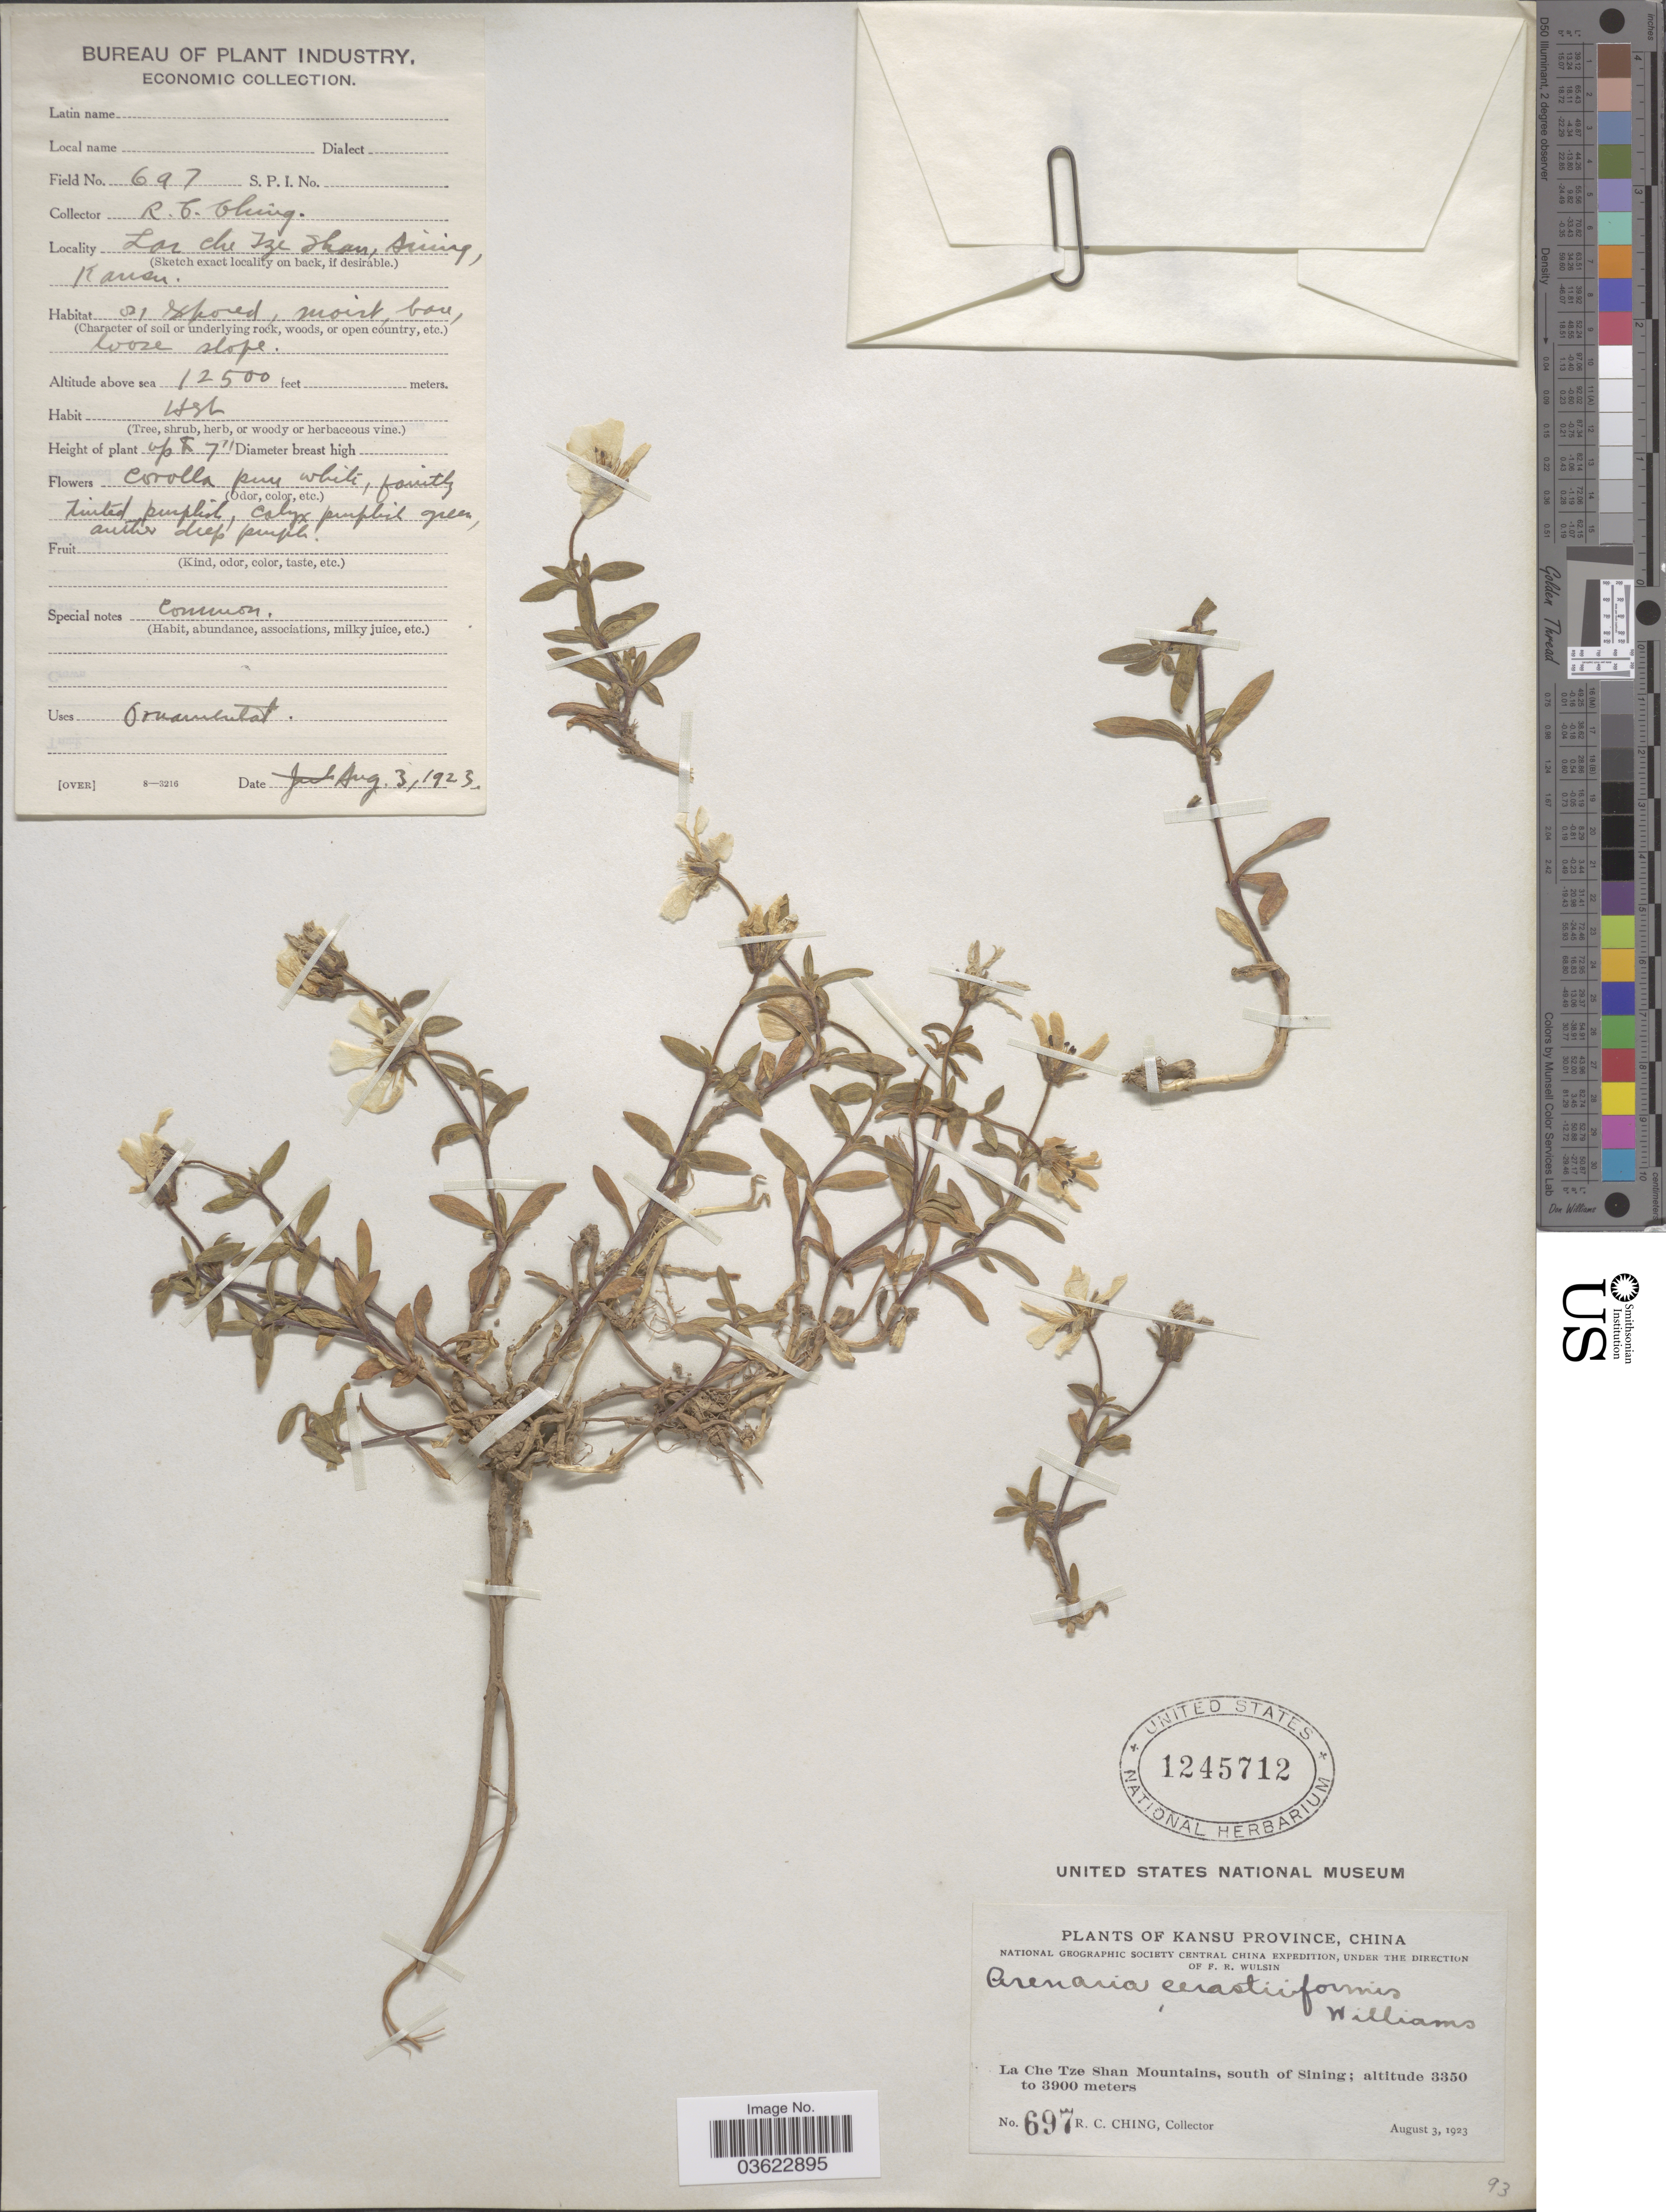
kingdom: Plantae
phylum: Tracheophyta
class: Magnoliopsida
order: Caryophyllales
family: Caryophyllaceae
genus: Arenaria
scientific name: Arenaria cerastiiformis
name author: F.N. Williams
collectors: R. C. Ching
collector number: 697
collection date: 1923-08-03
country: China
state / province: Gansu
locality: Las [interpreted] Che Tze Shan, Sining, Kansu. Kansu Province. La Che Tze Shan Mountains, south of Sining.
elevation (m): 3810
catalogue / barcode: US 1245712